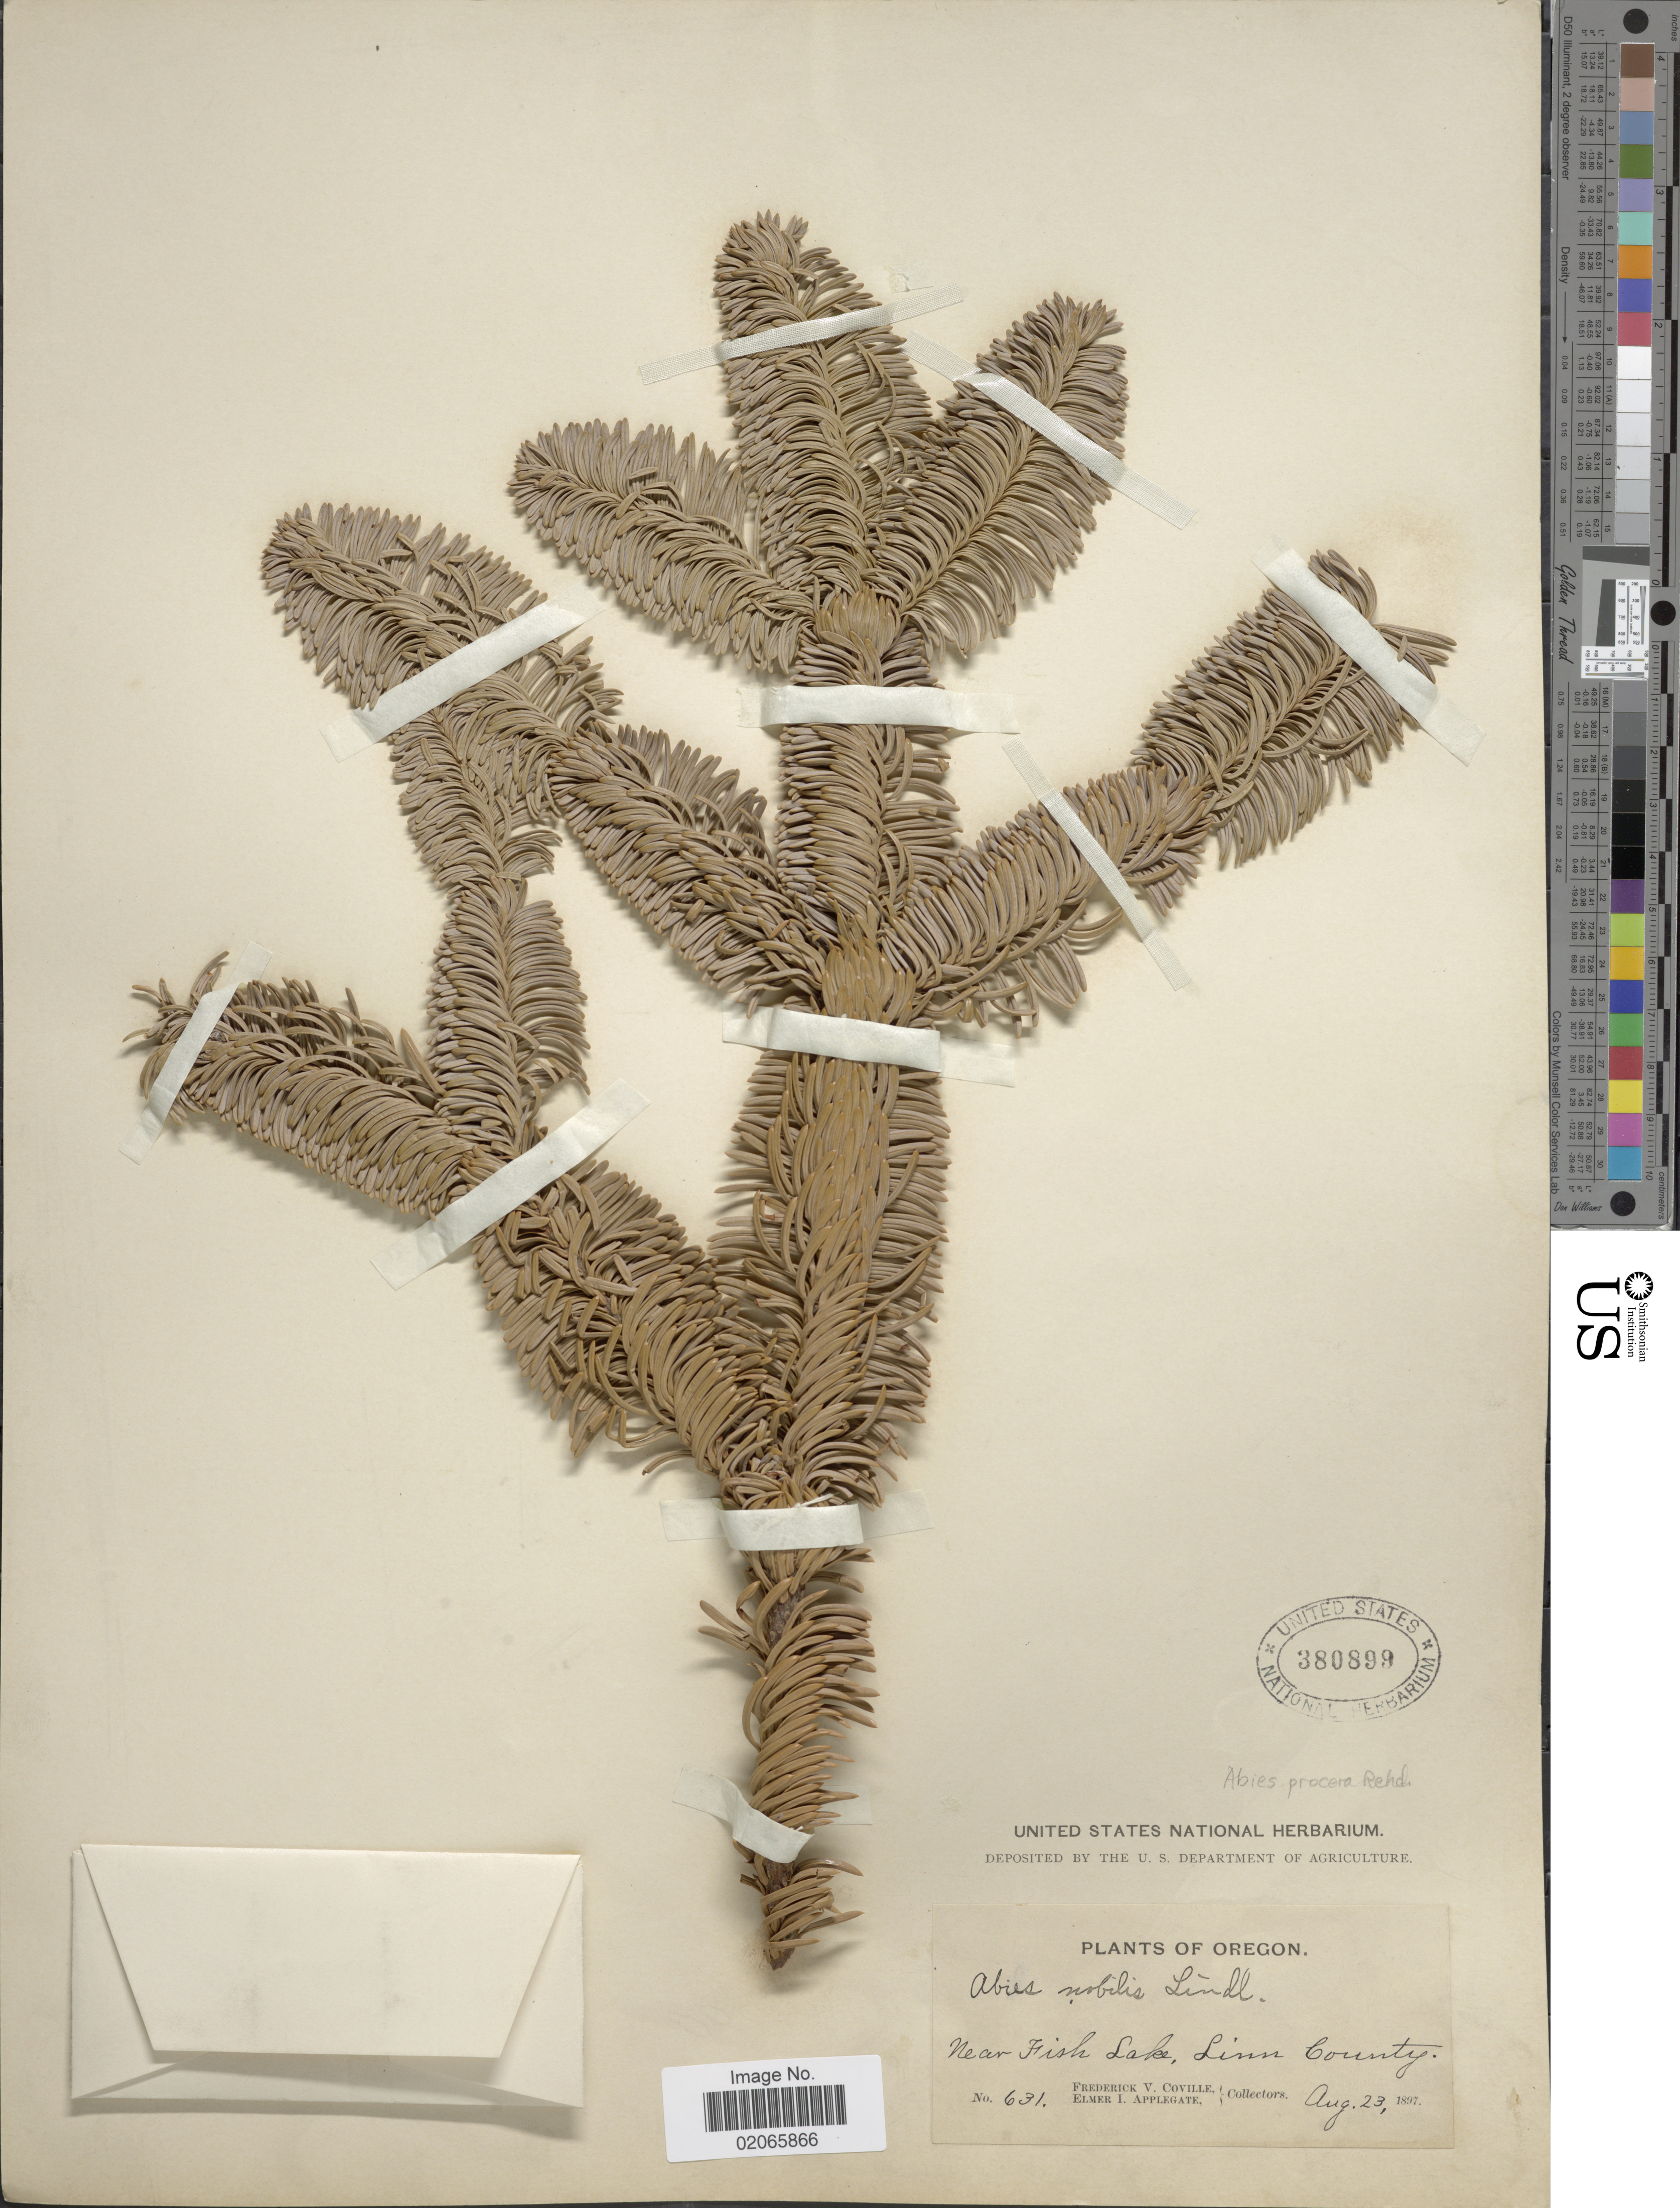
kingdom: Plantae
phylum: Tracheophyta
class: Pinopsida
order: Pinales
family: Pinaceae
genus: Abies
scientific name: Abies procera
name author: Rehder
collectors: F. V. Coville & E. I. Applegate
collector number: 631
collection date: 1897-08-23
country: United States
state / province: Oregon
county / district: Linn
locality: Near Fish Lake, Linn County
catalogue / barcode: US 380899